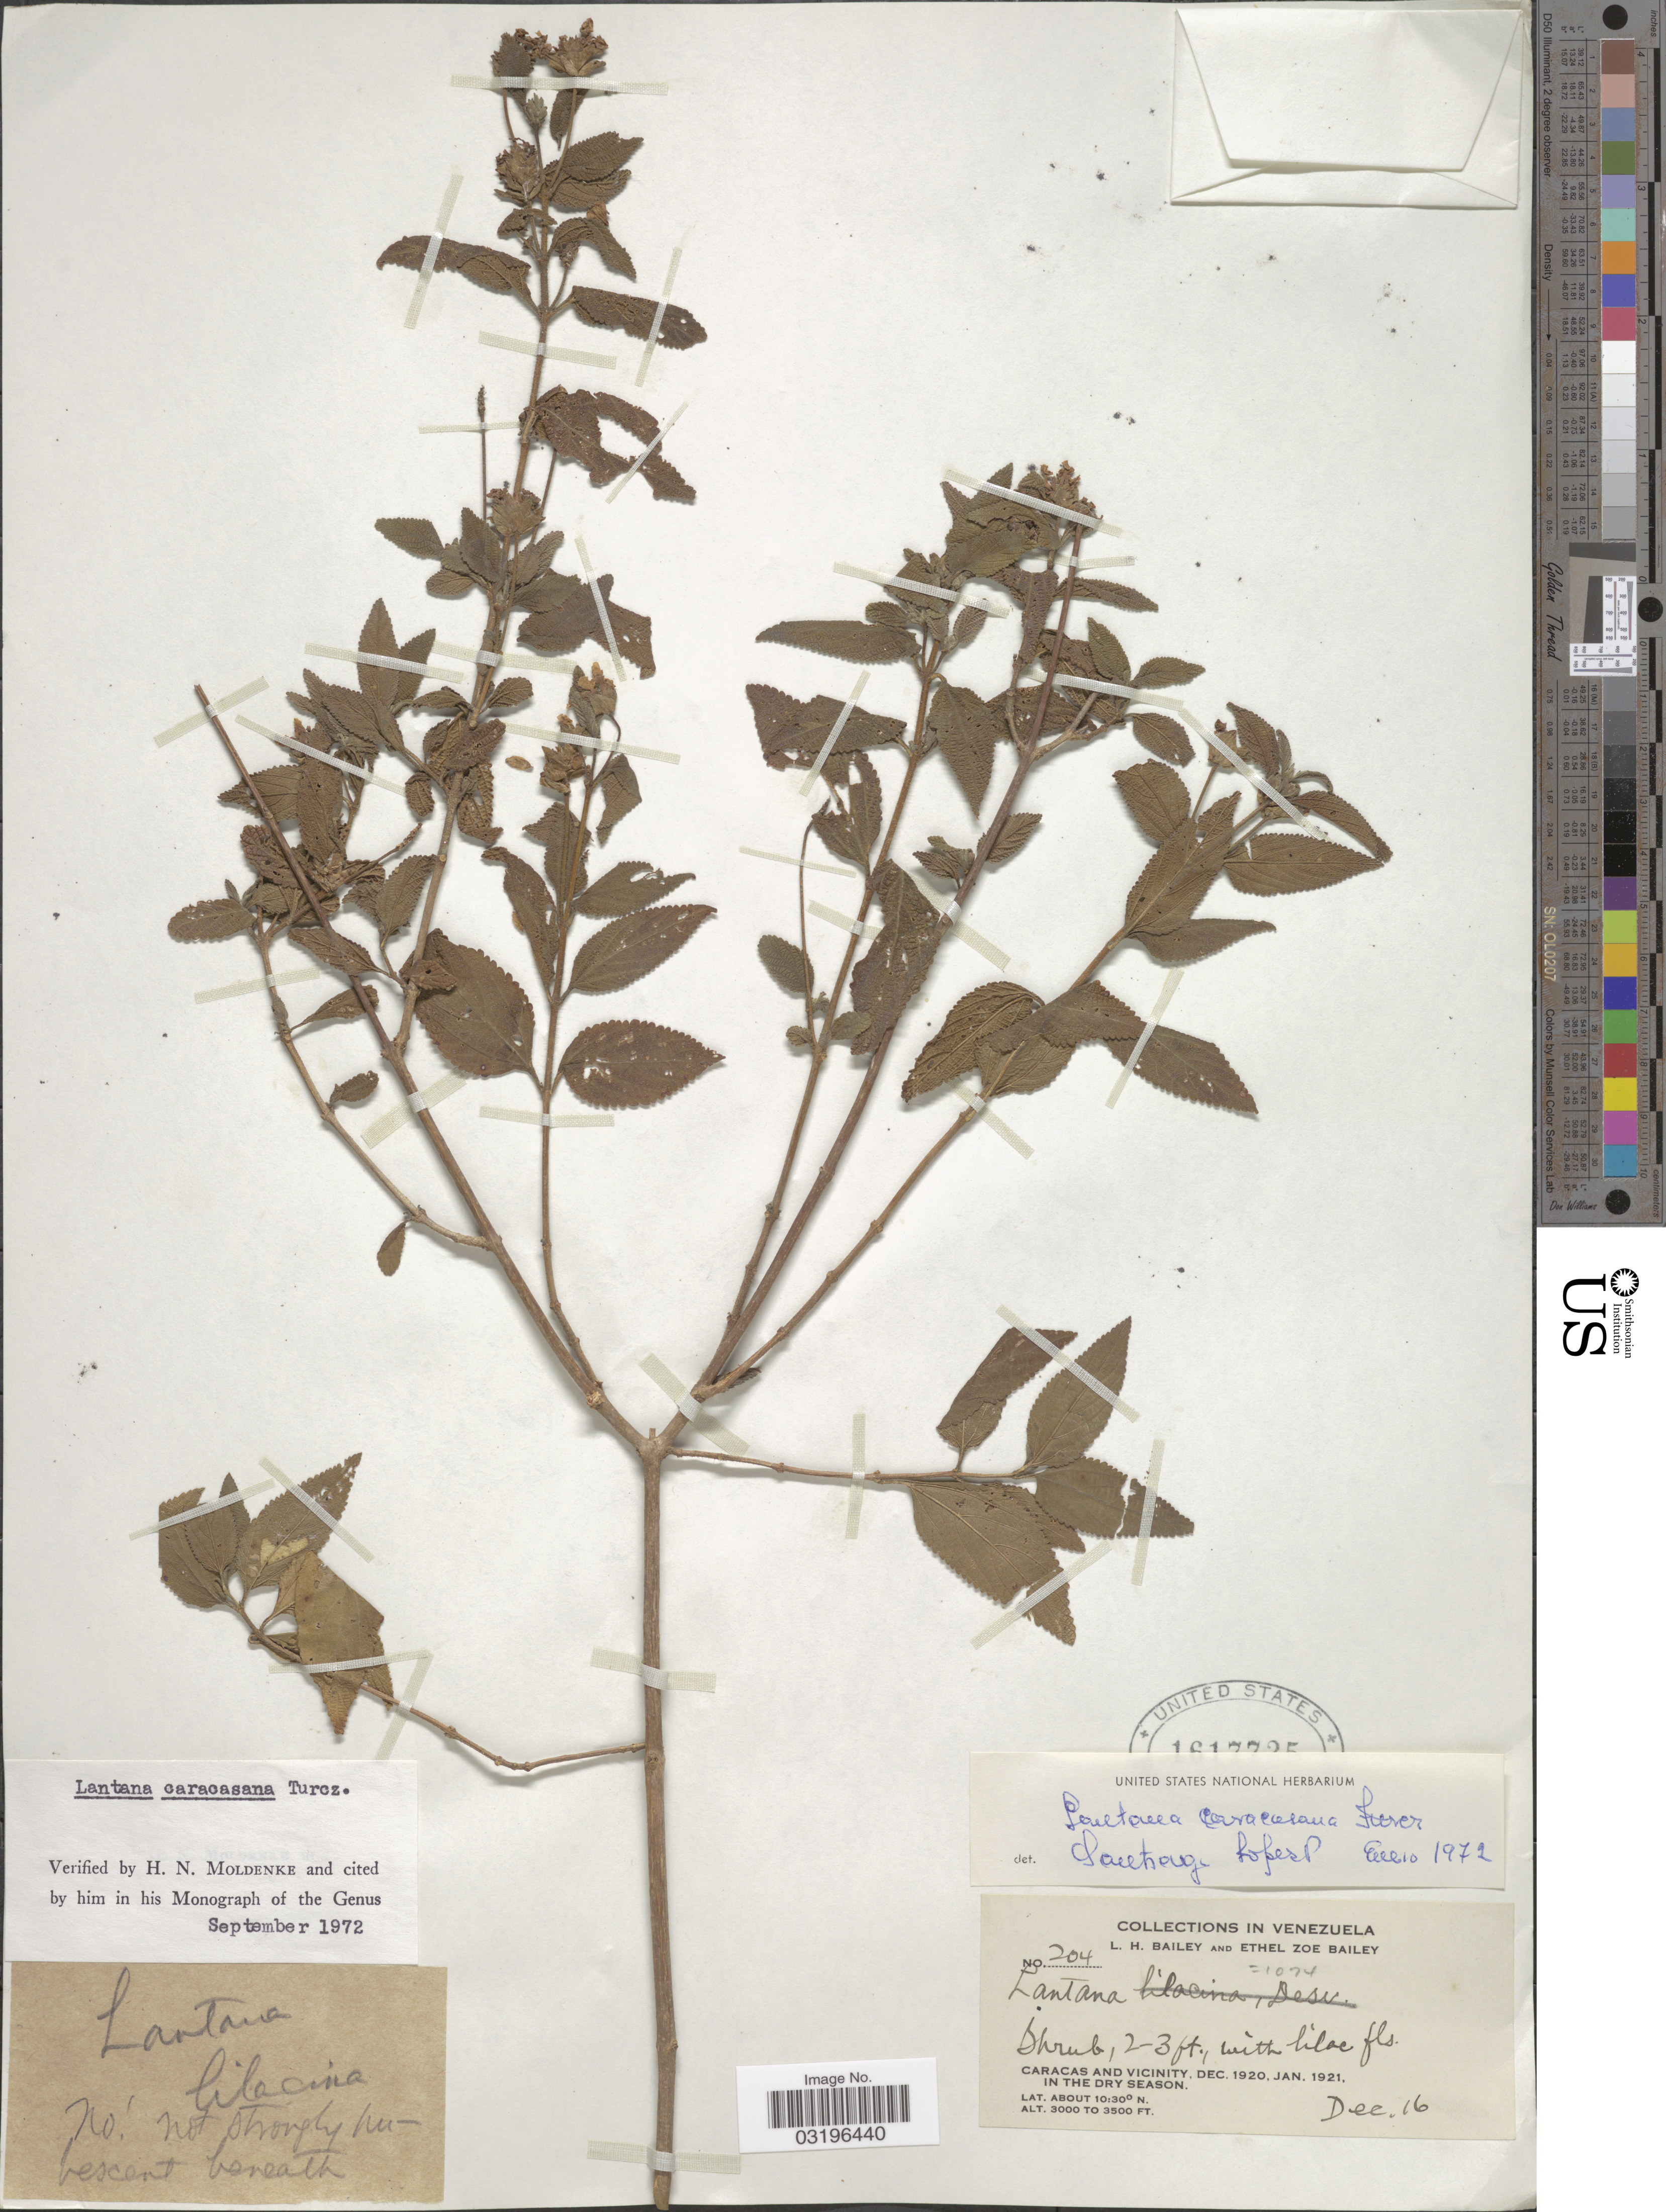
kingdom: Plantae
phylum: Tracheophyta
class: Magnoliopsida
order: Lamiales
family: Verbenaceae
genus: Lantana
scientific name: Lantana caracasana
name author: Turcz.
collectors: L. H. Bailey & E. Z. Bailey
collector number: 204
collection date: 1920-12-16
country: Venezuela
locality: Caracas and vicinity.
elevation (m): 914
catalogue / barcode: US 1617725